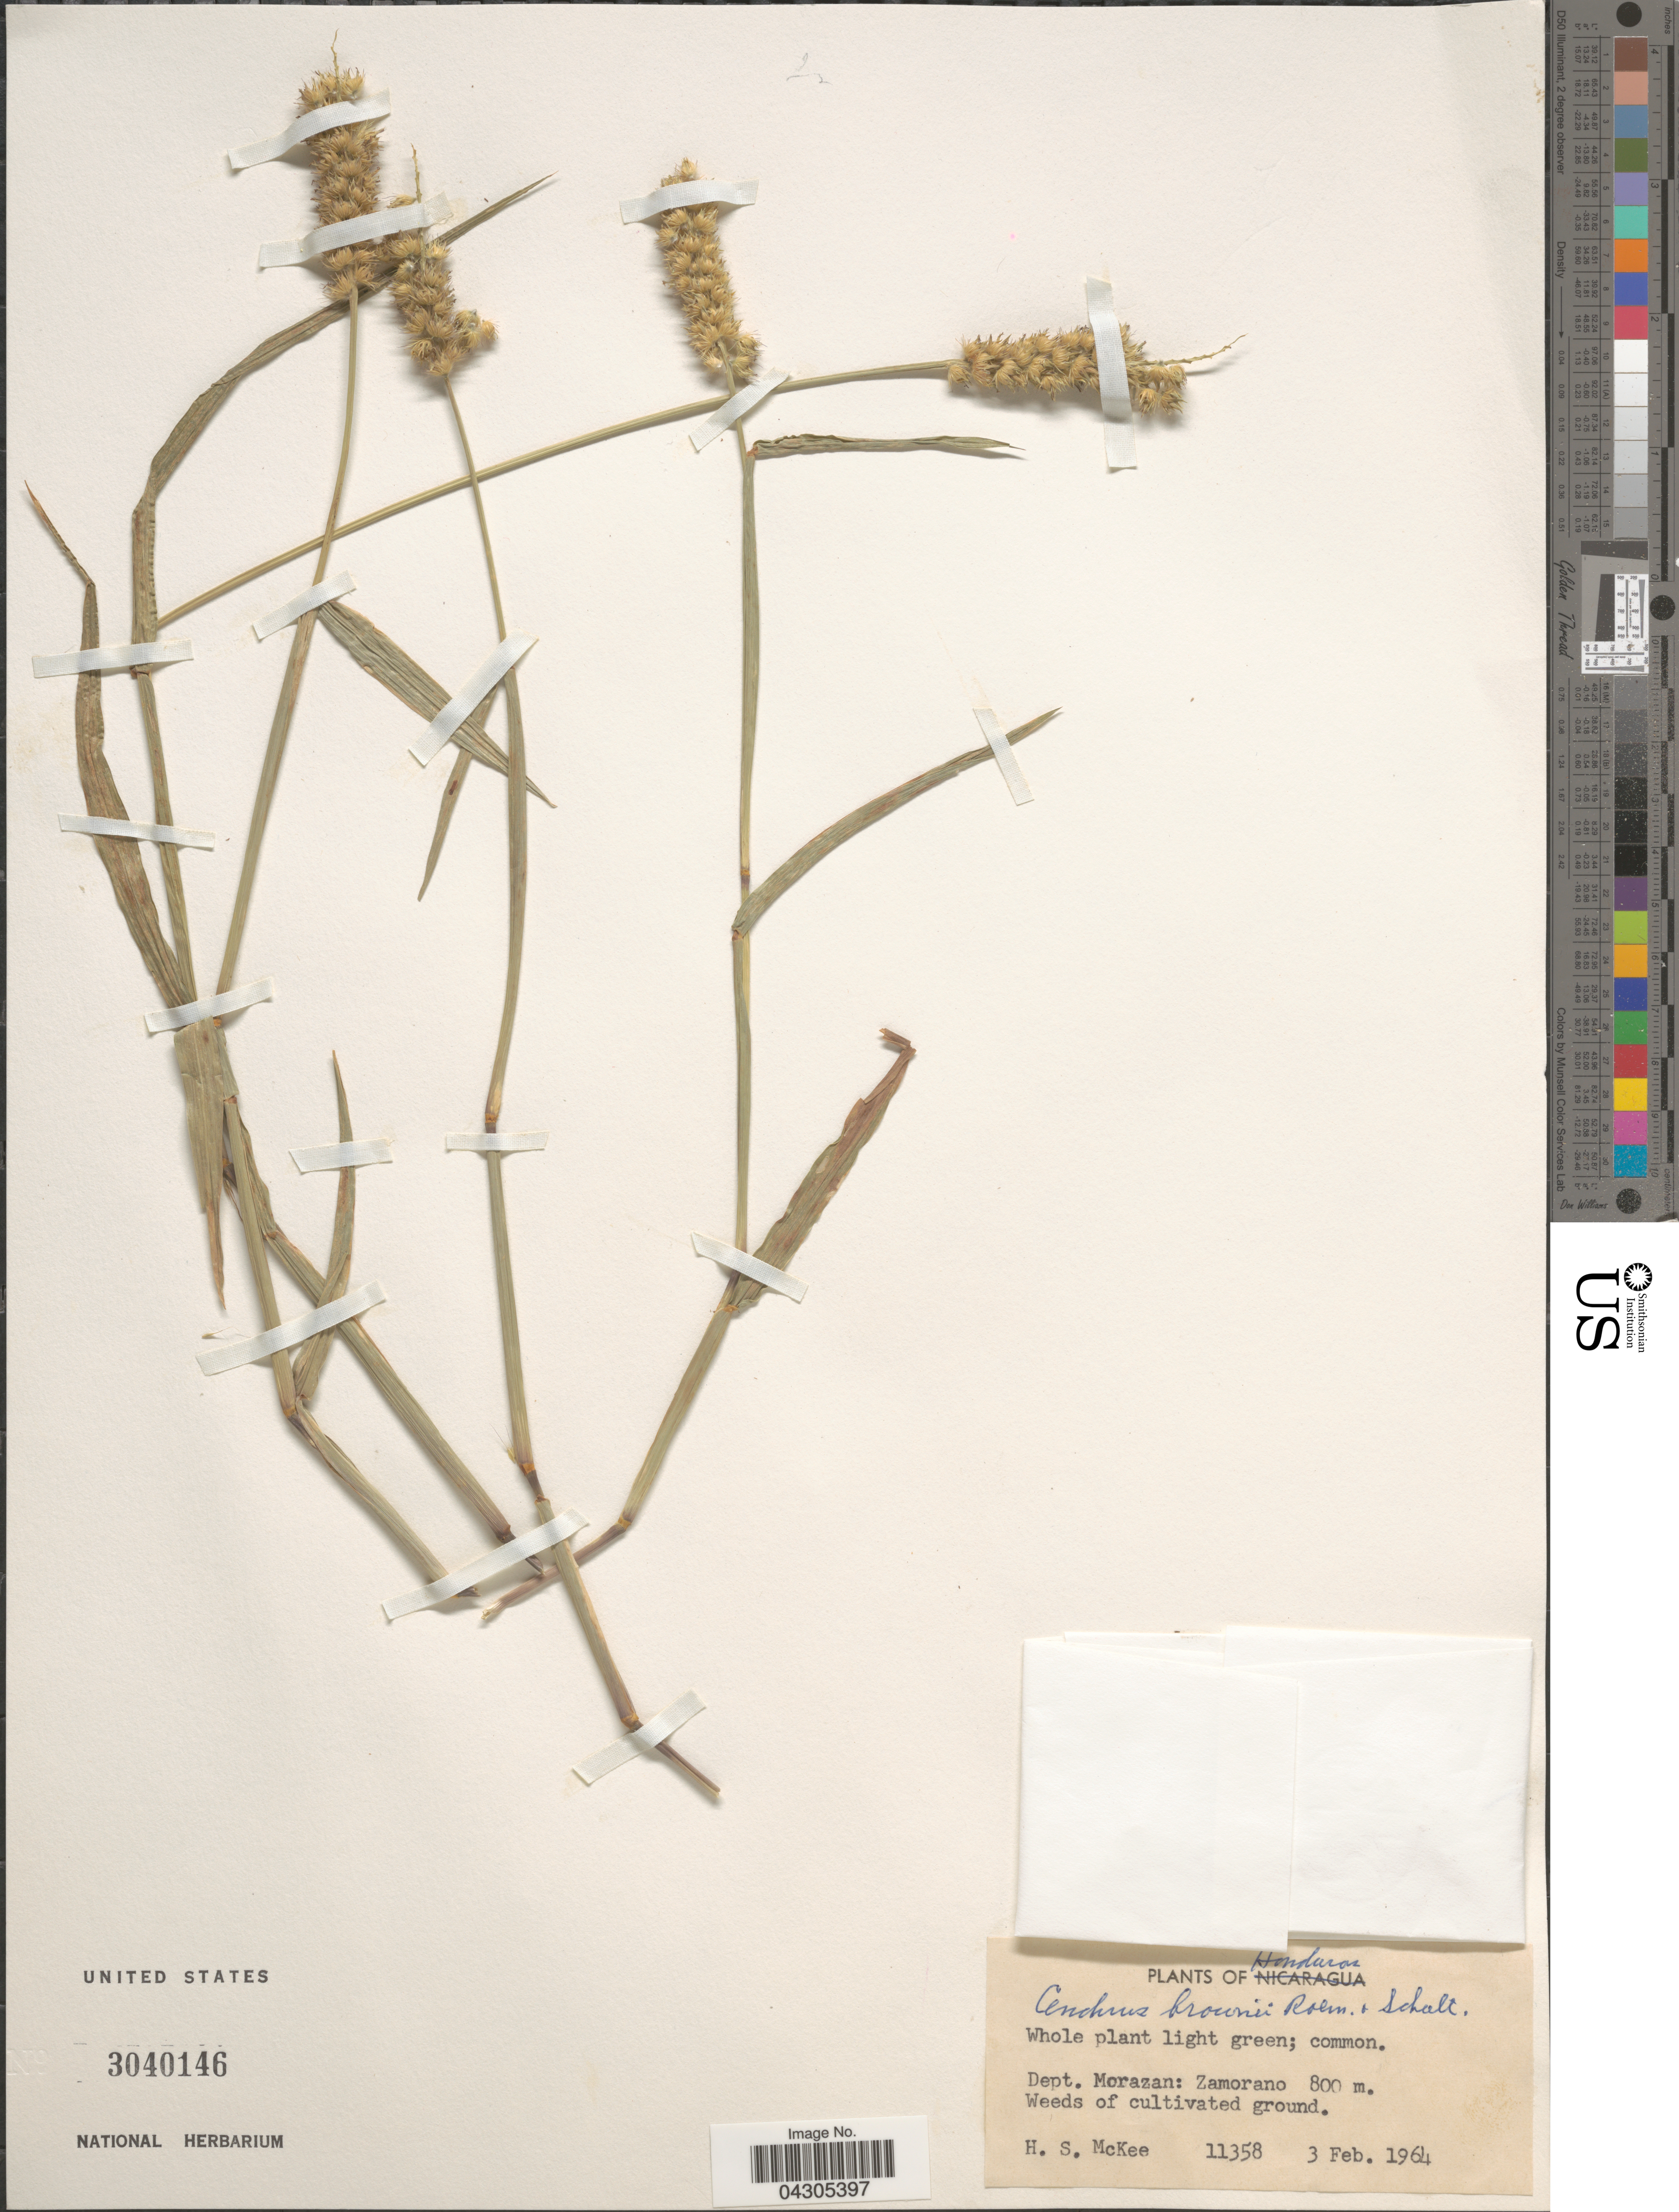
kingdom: Plantae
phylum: Tracheophyta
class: Liliopsida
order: Poales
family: Poaceae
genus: Cenchrus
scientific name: Cenchrus brownii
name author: Roem. & Schult.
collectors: H. S. McKee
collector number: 11358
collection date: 1964-02-03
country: Honduras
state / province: Fco. Morazán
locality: Dept. Morazan: Zamorano.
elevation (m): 800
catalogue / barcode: US 3040146